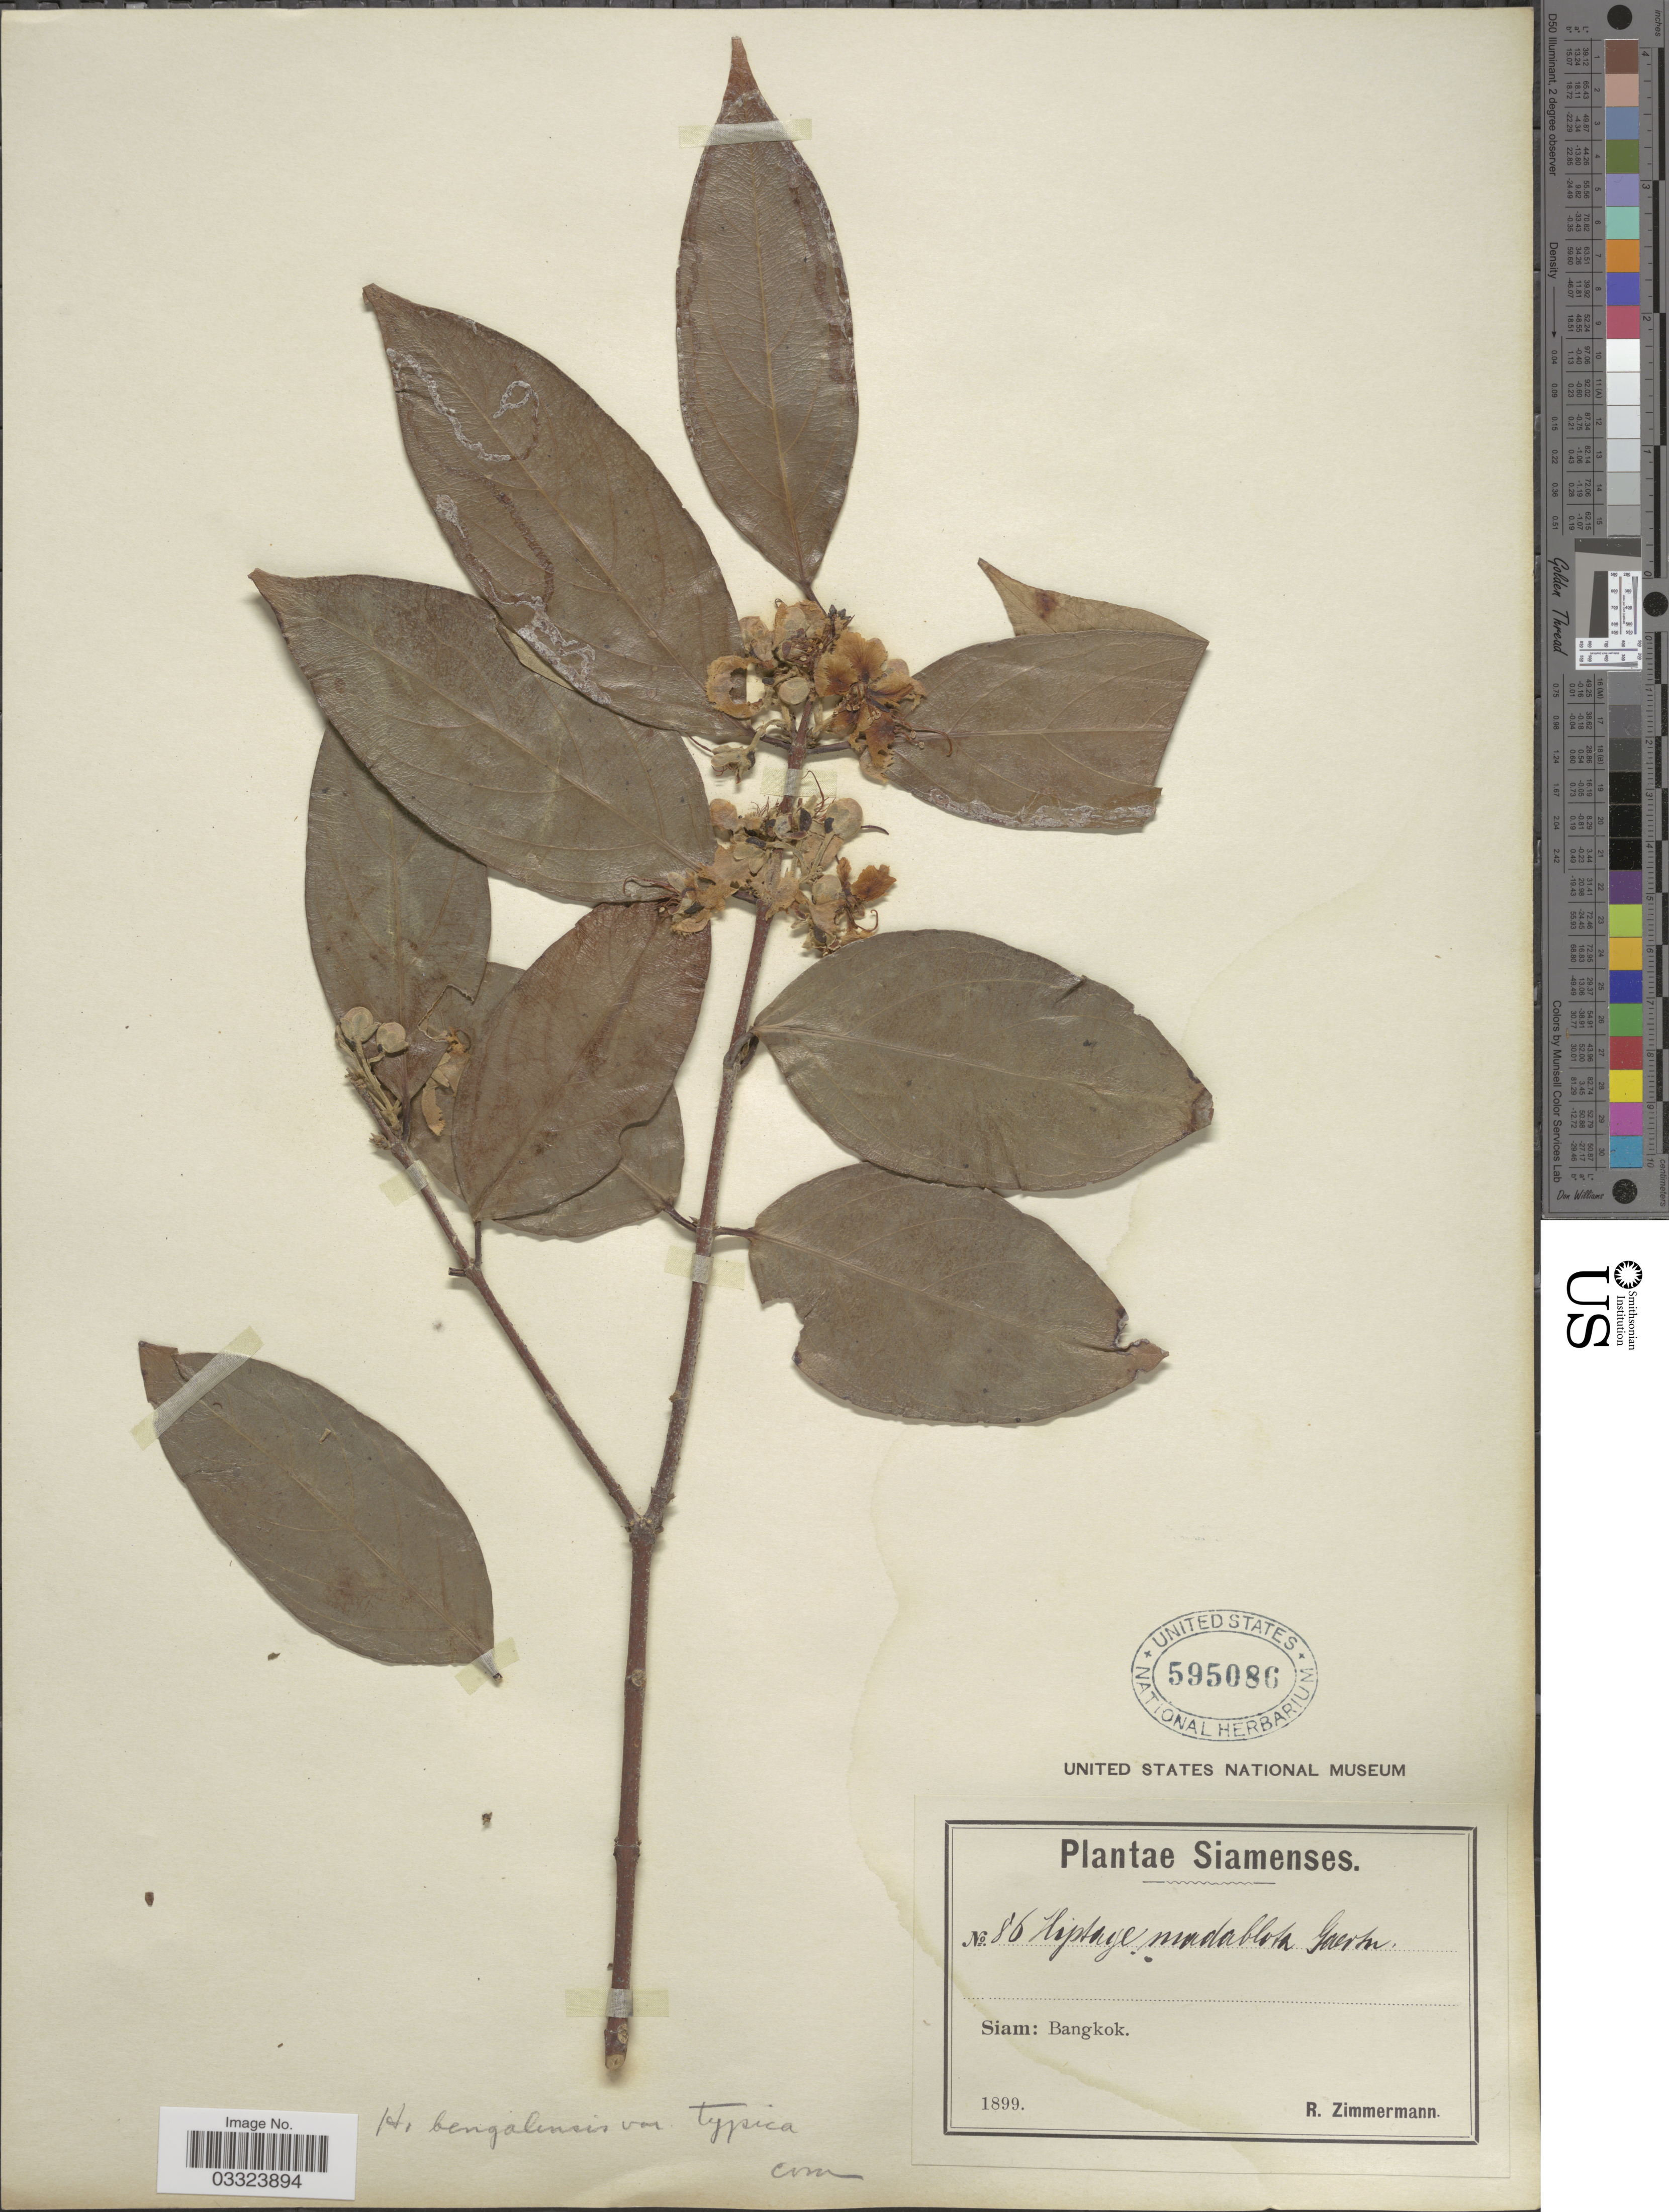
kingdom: Plantae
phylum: Tracheophyta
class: Magnoliopsida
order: Malpighiales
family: Malpighiaceae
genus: Hiptage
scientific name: Hiptage benghalensis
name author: (L.) Kurz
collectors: R. Zimmermann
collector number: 86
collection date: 1899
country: Thailand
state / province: Bangkok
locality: Siamenses, Siam.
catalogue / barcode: US 595086